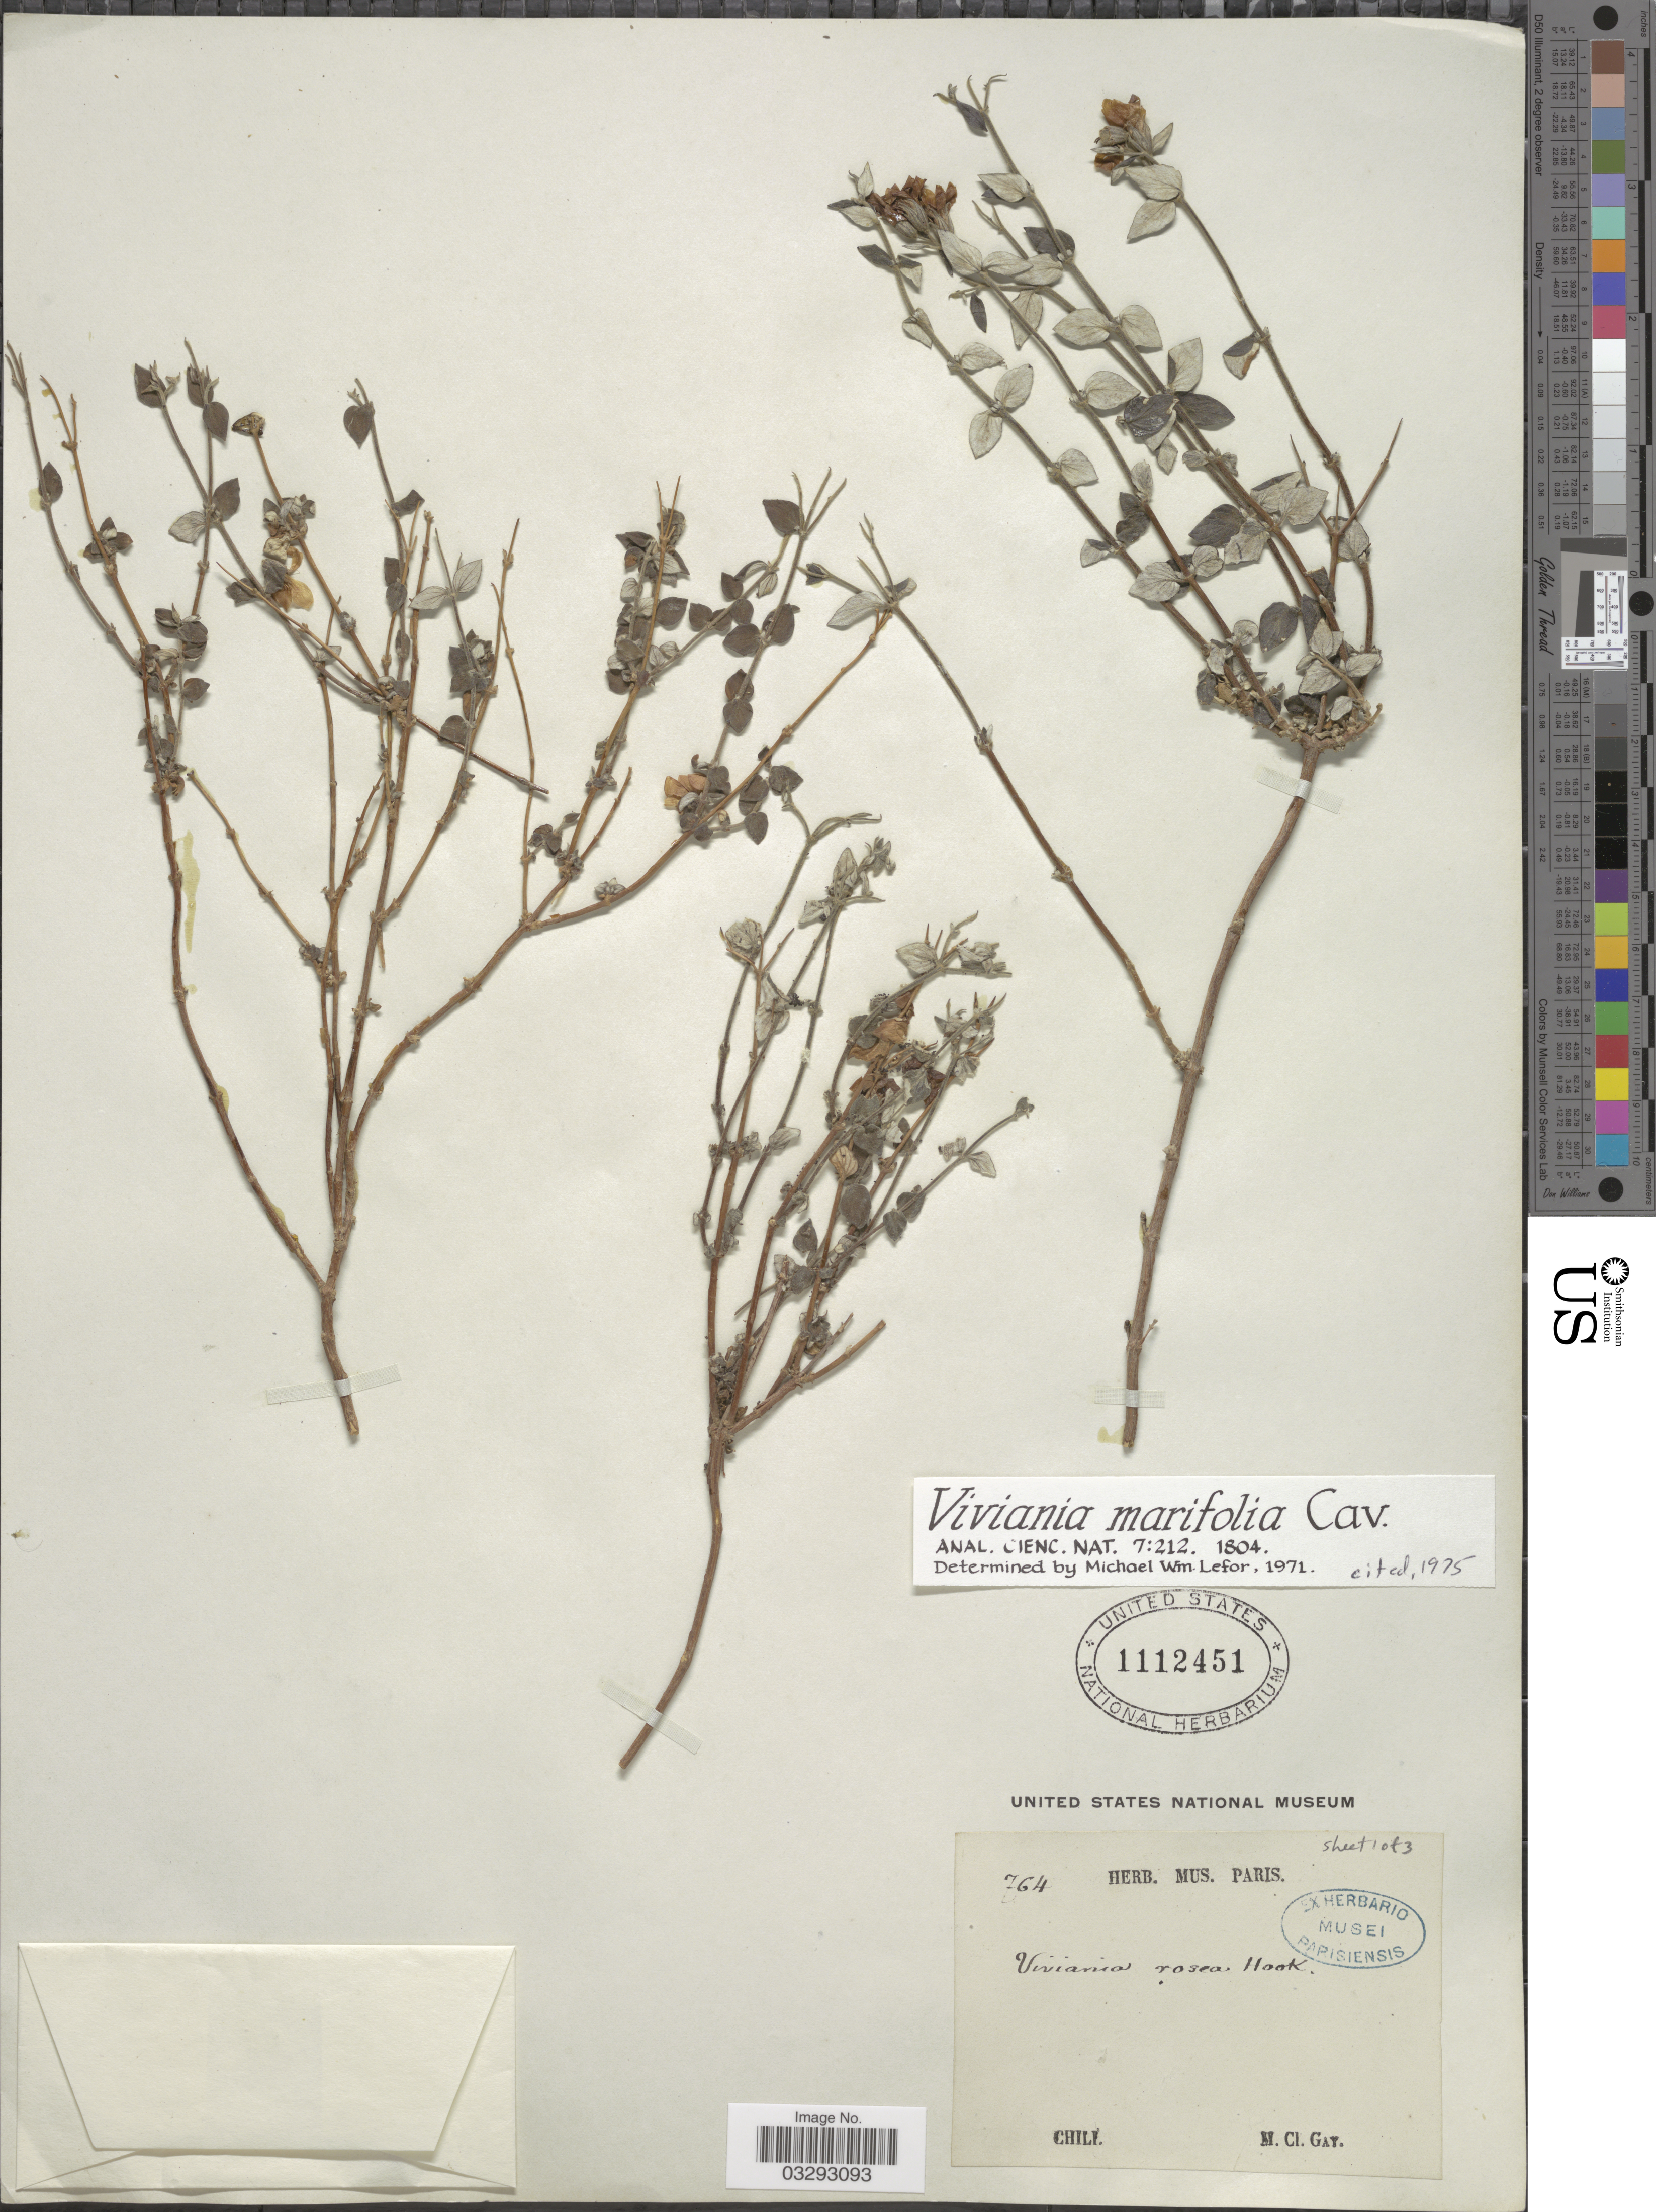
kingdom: Plantae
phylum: Tracheophyta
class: Magnoliopsida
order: Geraniales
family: Vivianiaceae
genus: Viviania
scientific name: Viviania marifolia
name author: Cav.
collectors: M. Gay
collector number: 764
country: Chile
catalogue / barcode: US 1112451